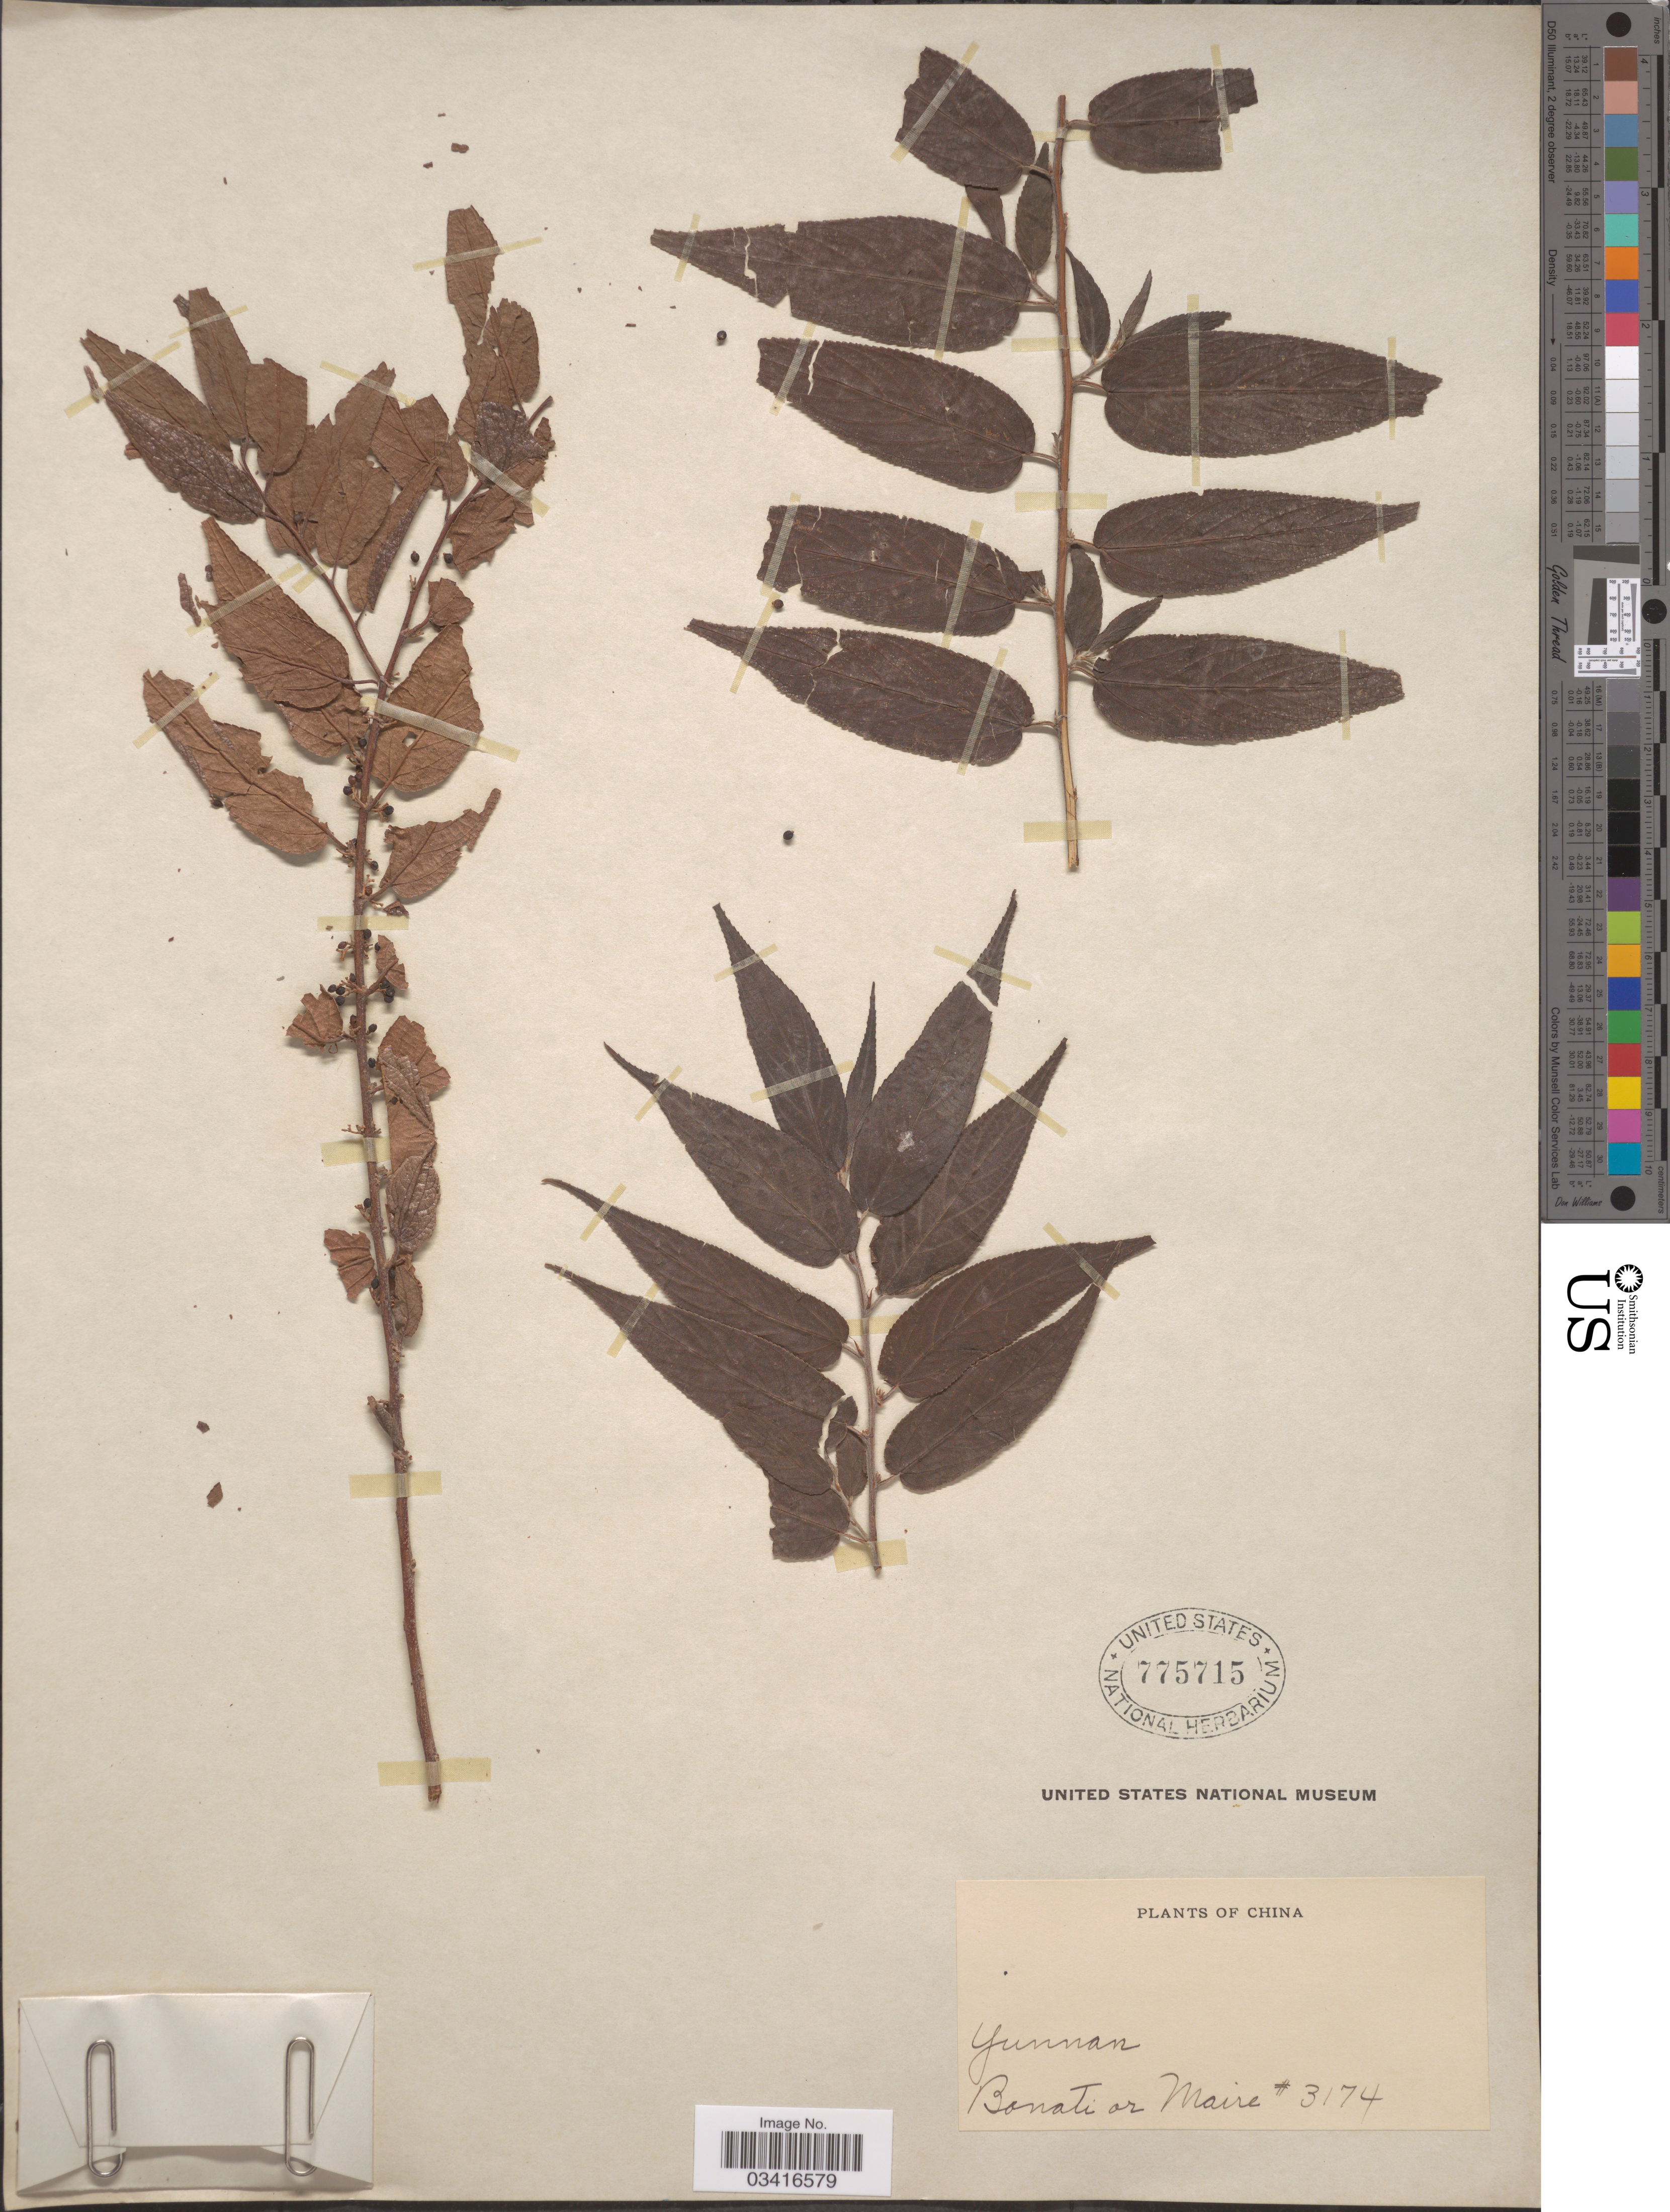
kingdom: Plantae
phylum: Tracheophyta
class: Magnoliopsida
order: Rosales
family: Cannabaceae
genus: Trema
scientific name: Trema sp.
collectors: -. Bonati & Maire, --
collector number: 3174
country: China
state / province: Yunnan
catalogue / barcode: US 775715